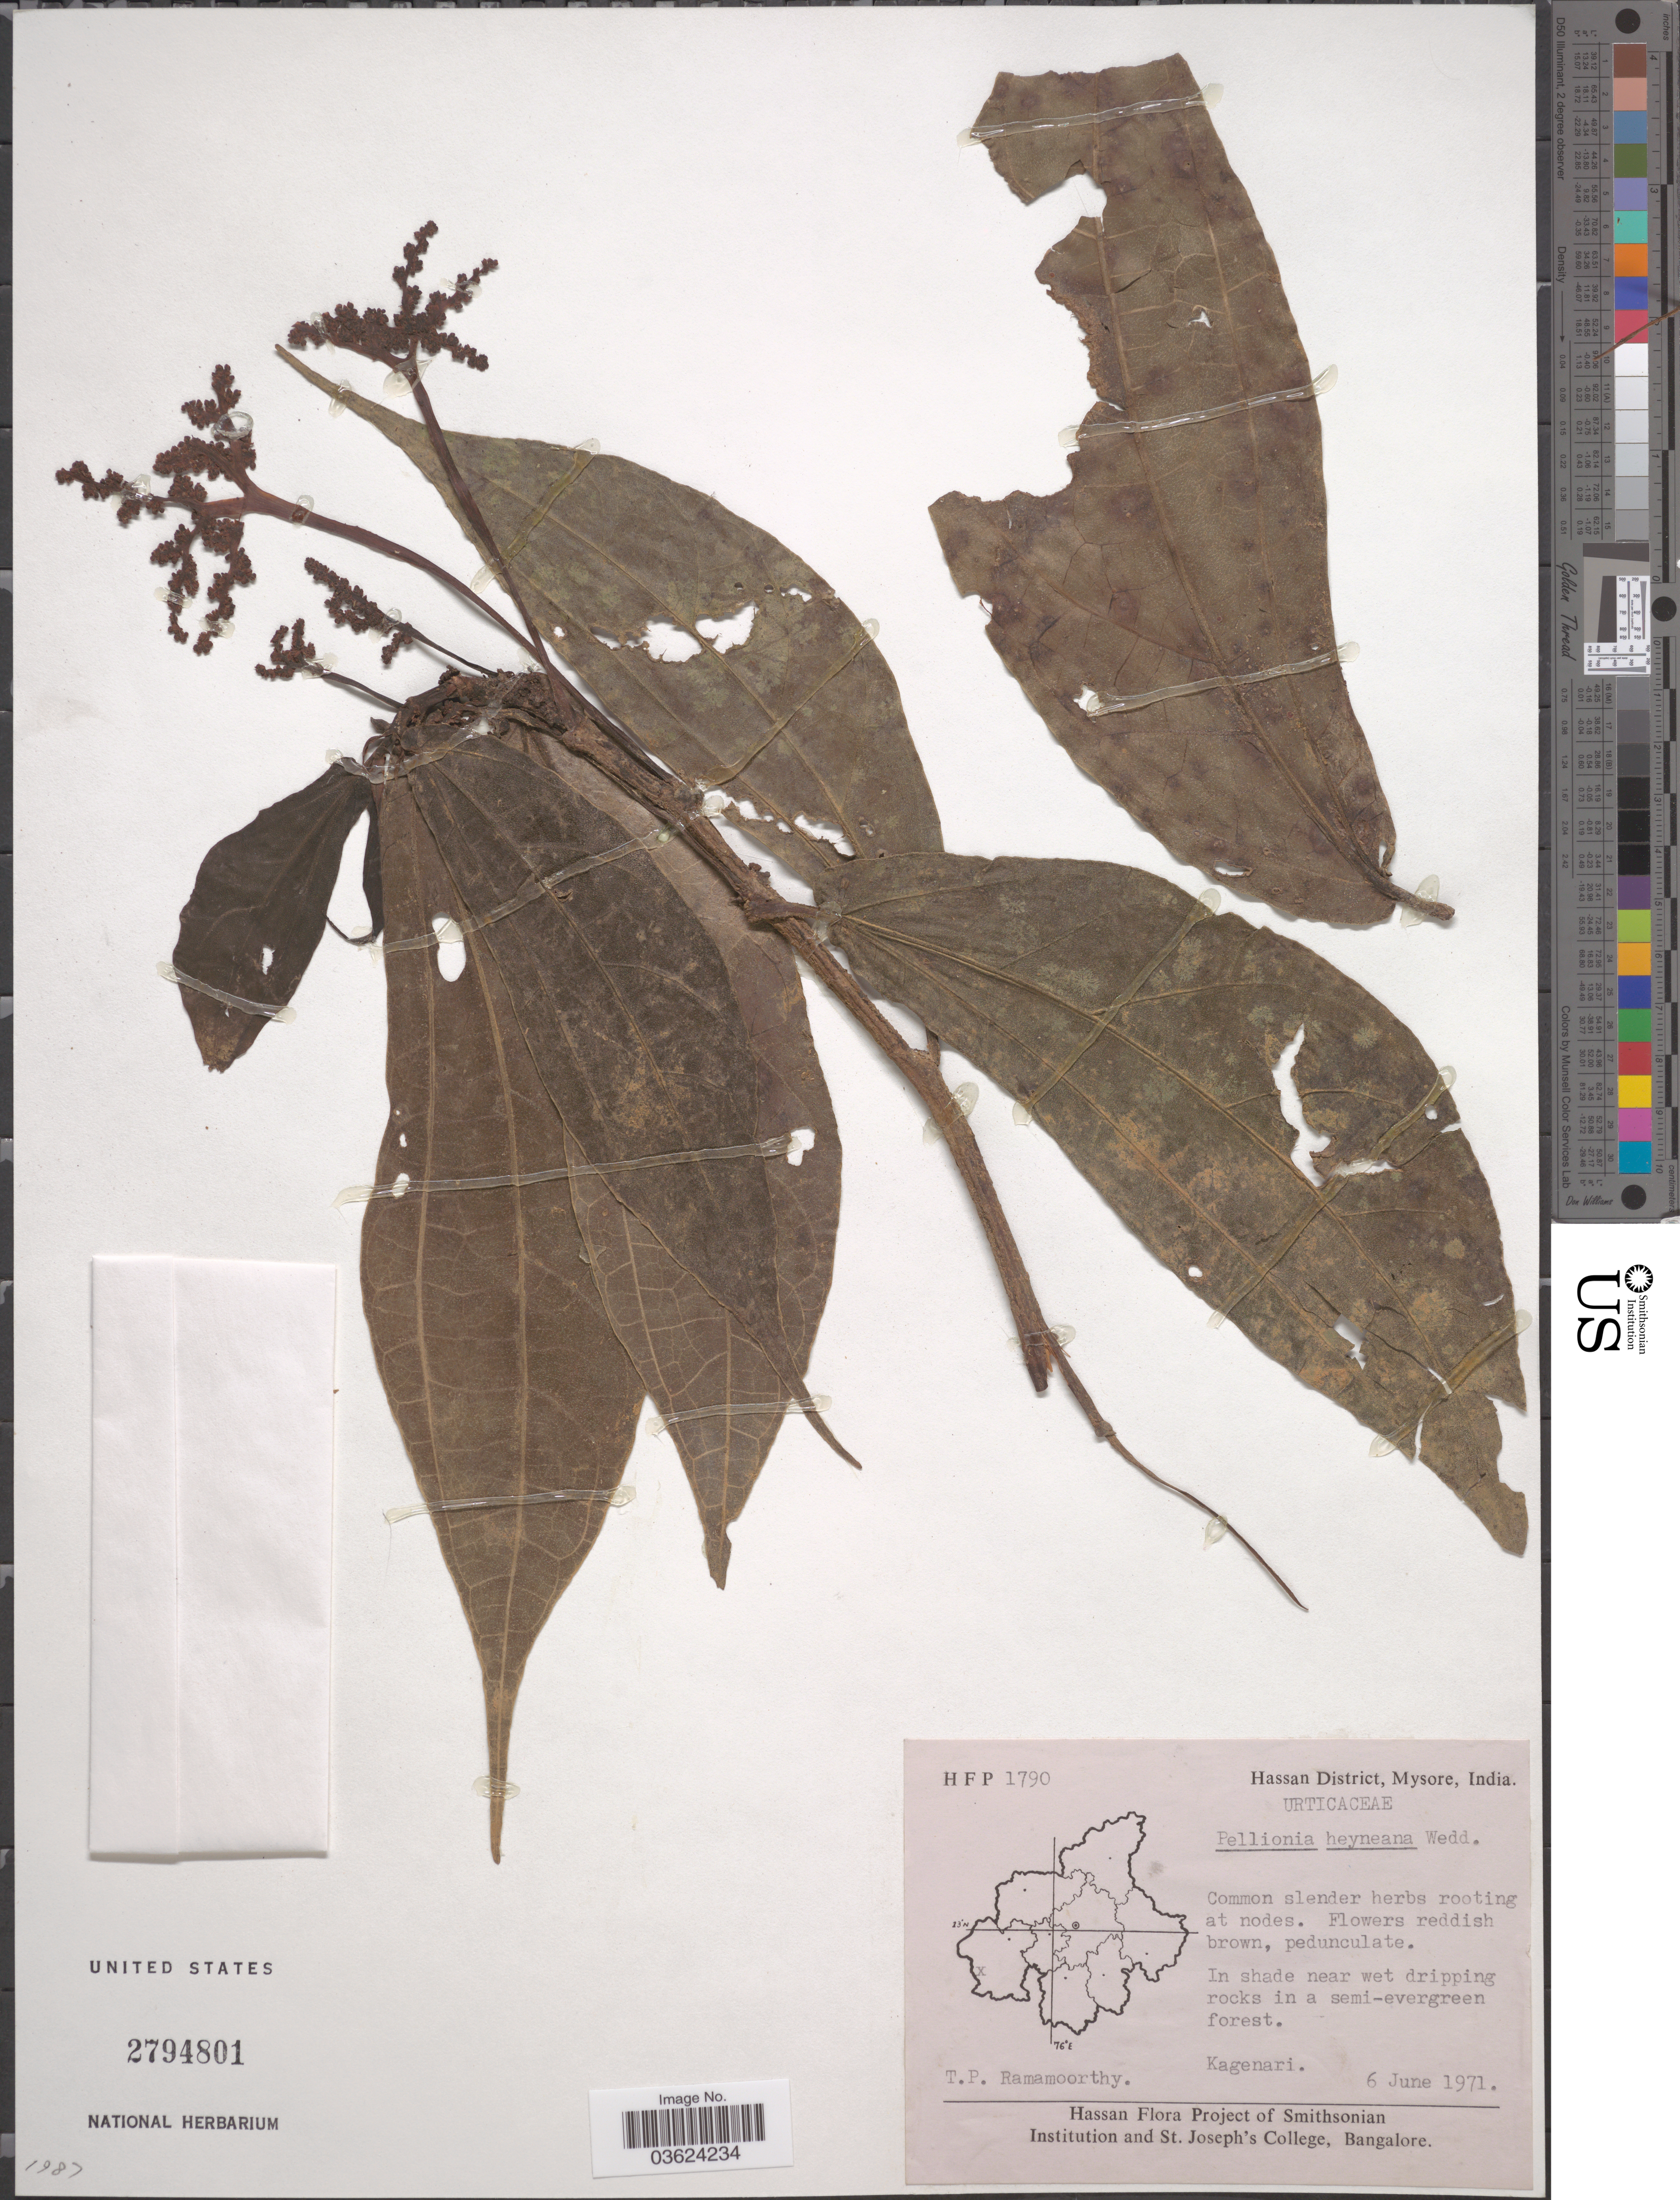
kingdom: Plantae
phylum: Tracheophyta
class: Magnoliopsida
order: Rosales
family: Urticaceae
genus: Pellionia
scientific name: Pellionia heyneana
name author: Wedd.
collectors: T. P. Ramamoorthy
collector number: HFP1790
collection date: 1971-06-06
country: India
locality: Hassan District, Mysore. Kagenari.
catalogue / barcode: US 2794801